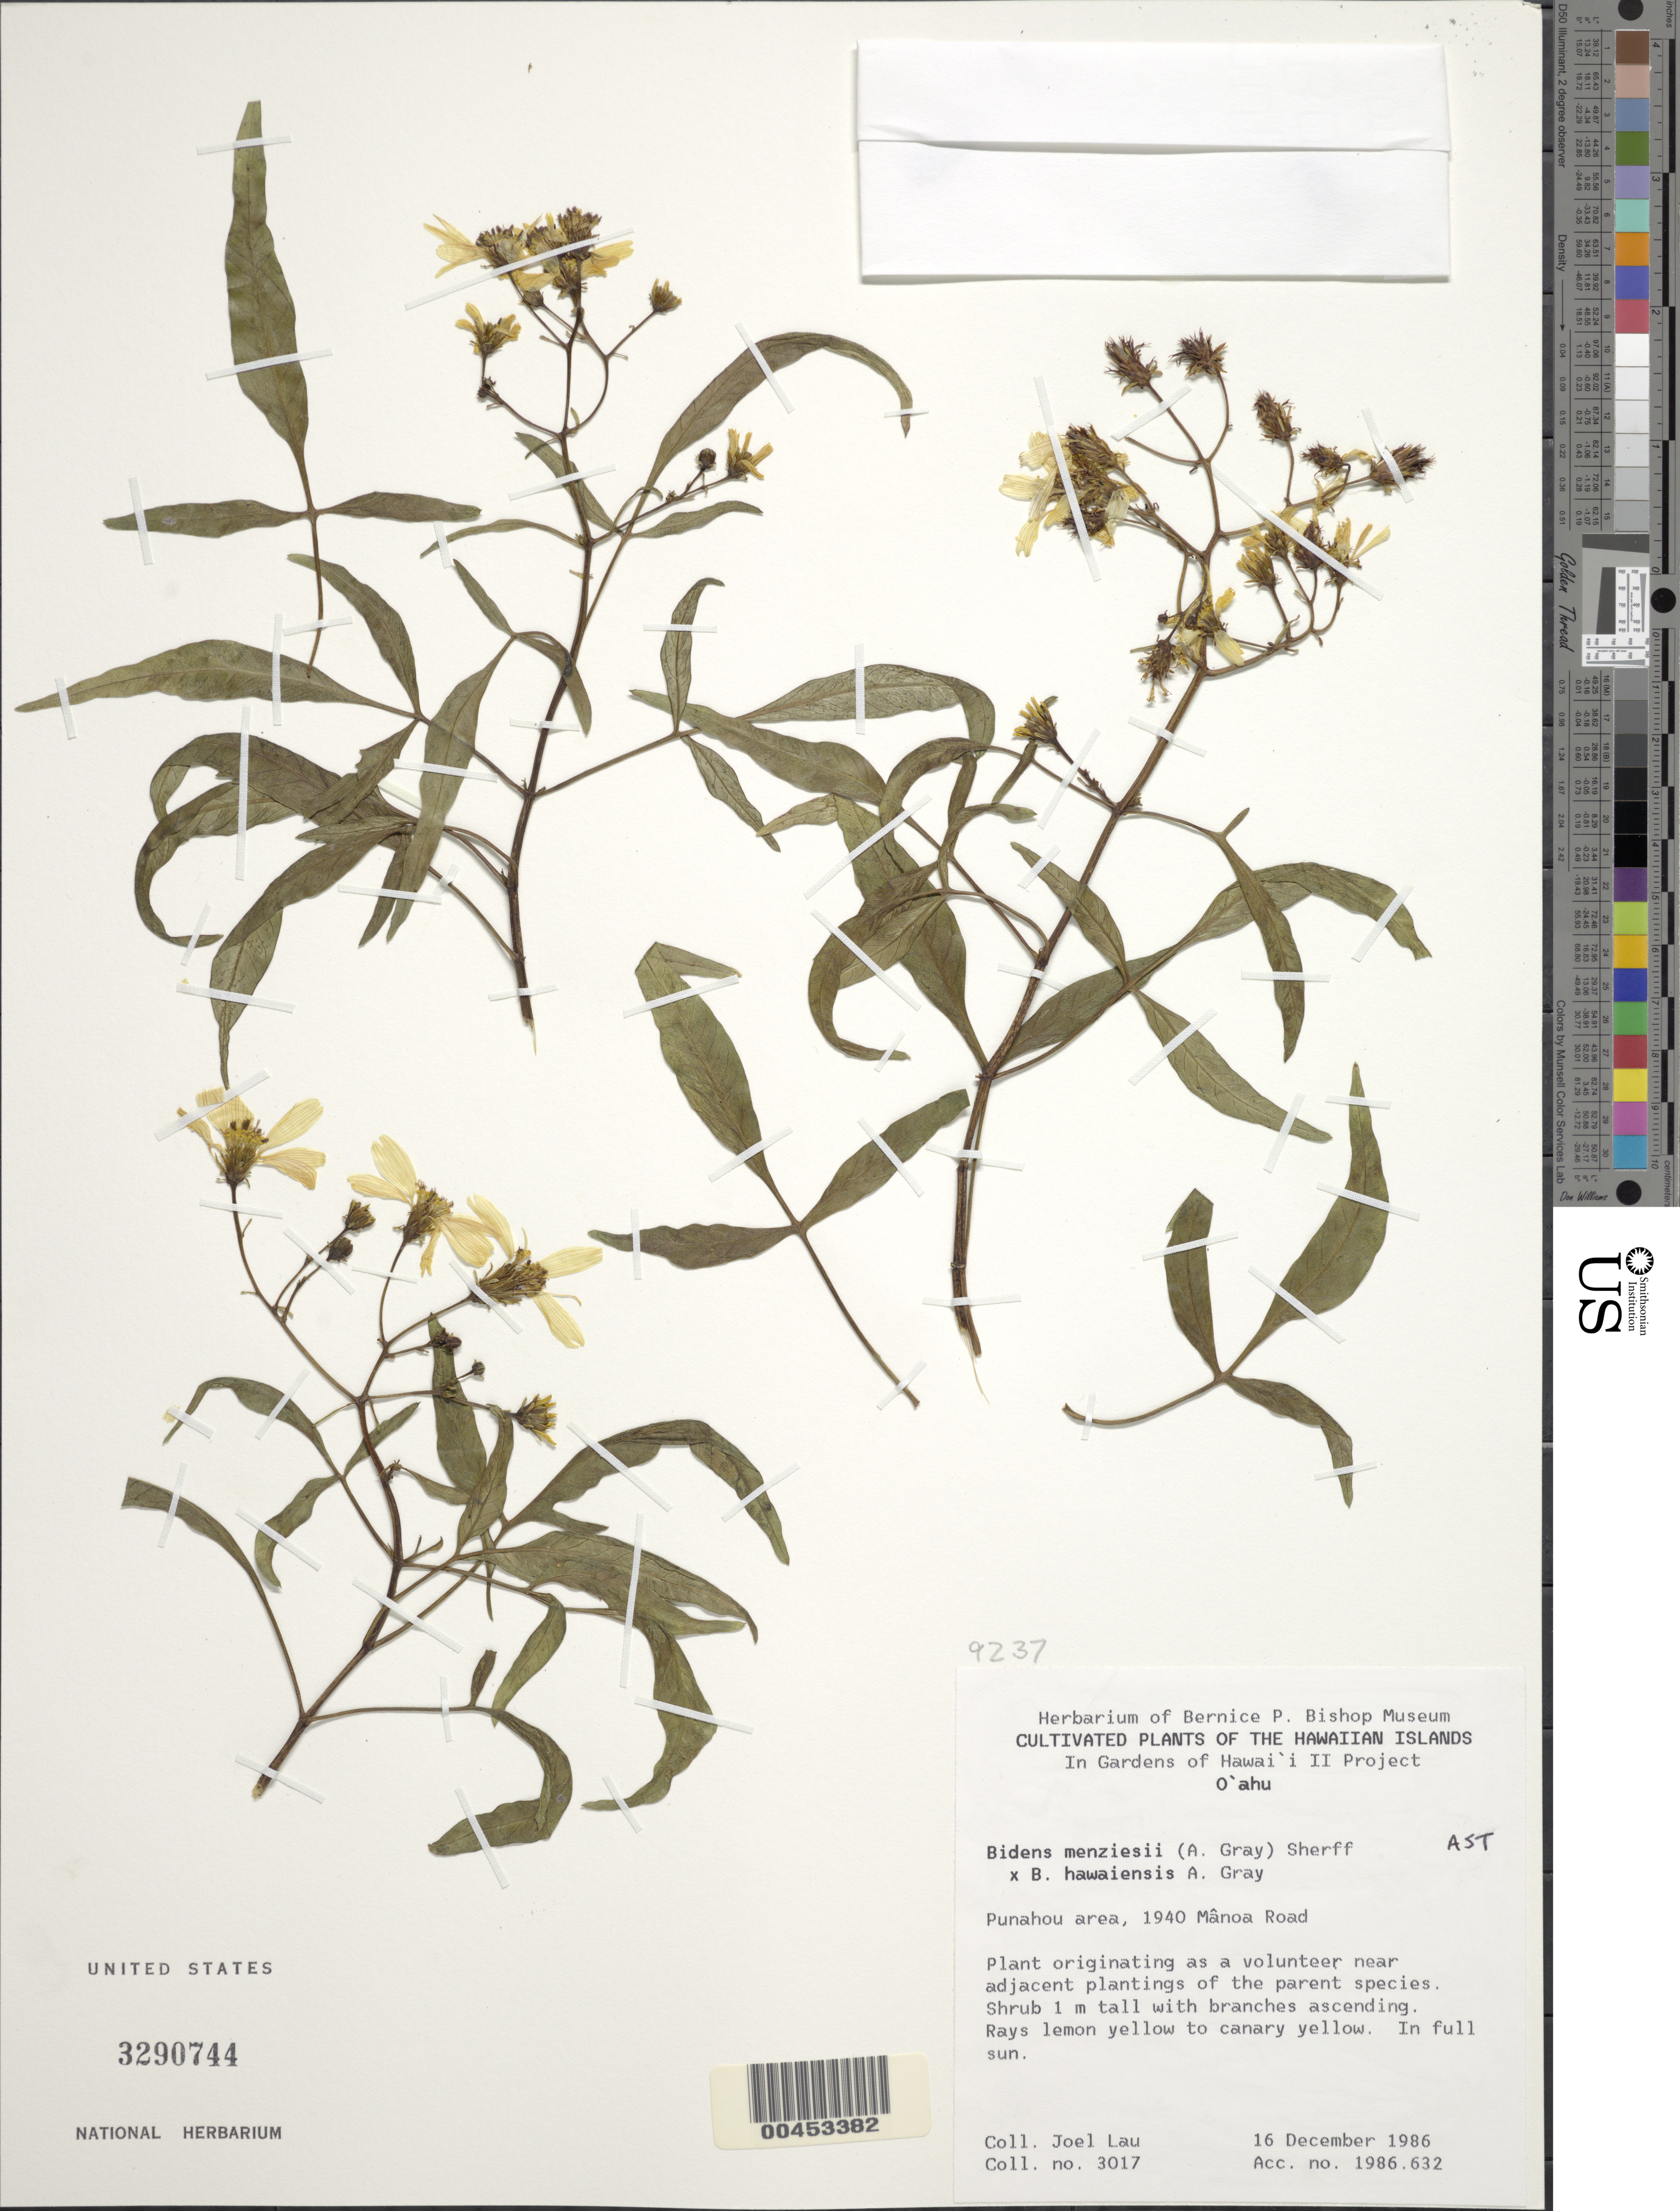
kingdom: Plantae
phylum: Tracheophyta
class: Magnoliopsida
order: Asterales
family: Asteraceae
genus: Bidens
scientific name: Bidens menziesii var. hybrid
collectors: J. Lau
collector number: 3017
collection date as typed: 16 Dec 1986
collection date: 1986-12-16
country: United States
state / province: Hawaii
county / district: Honolulu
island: Oahu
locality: Punahou area, 1940 Manoa Rd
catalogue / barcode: US 3290744